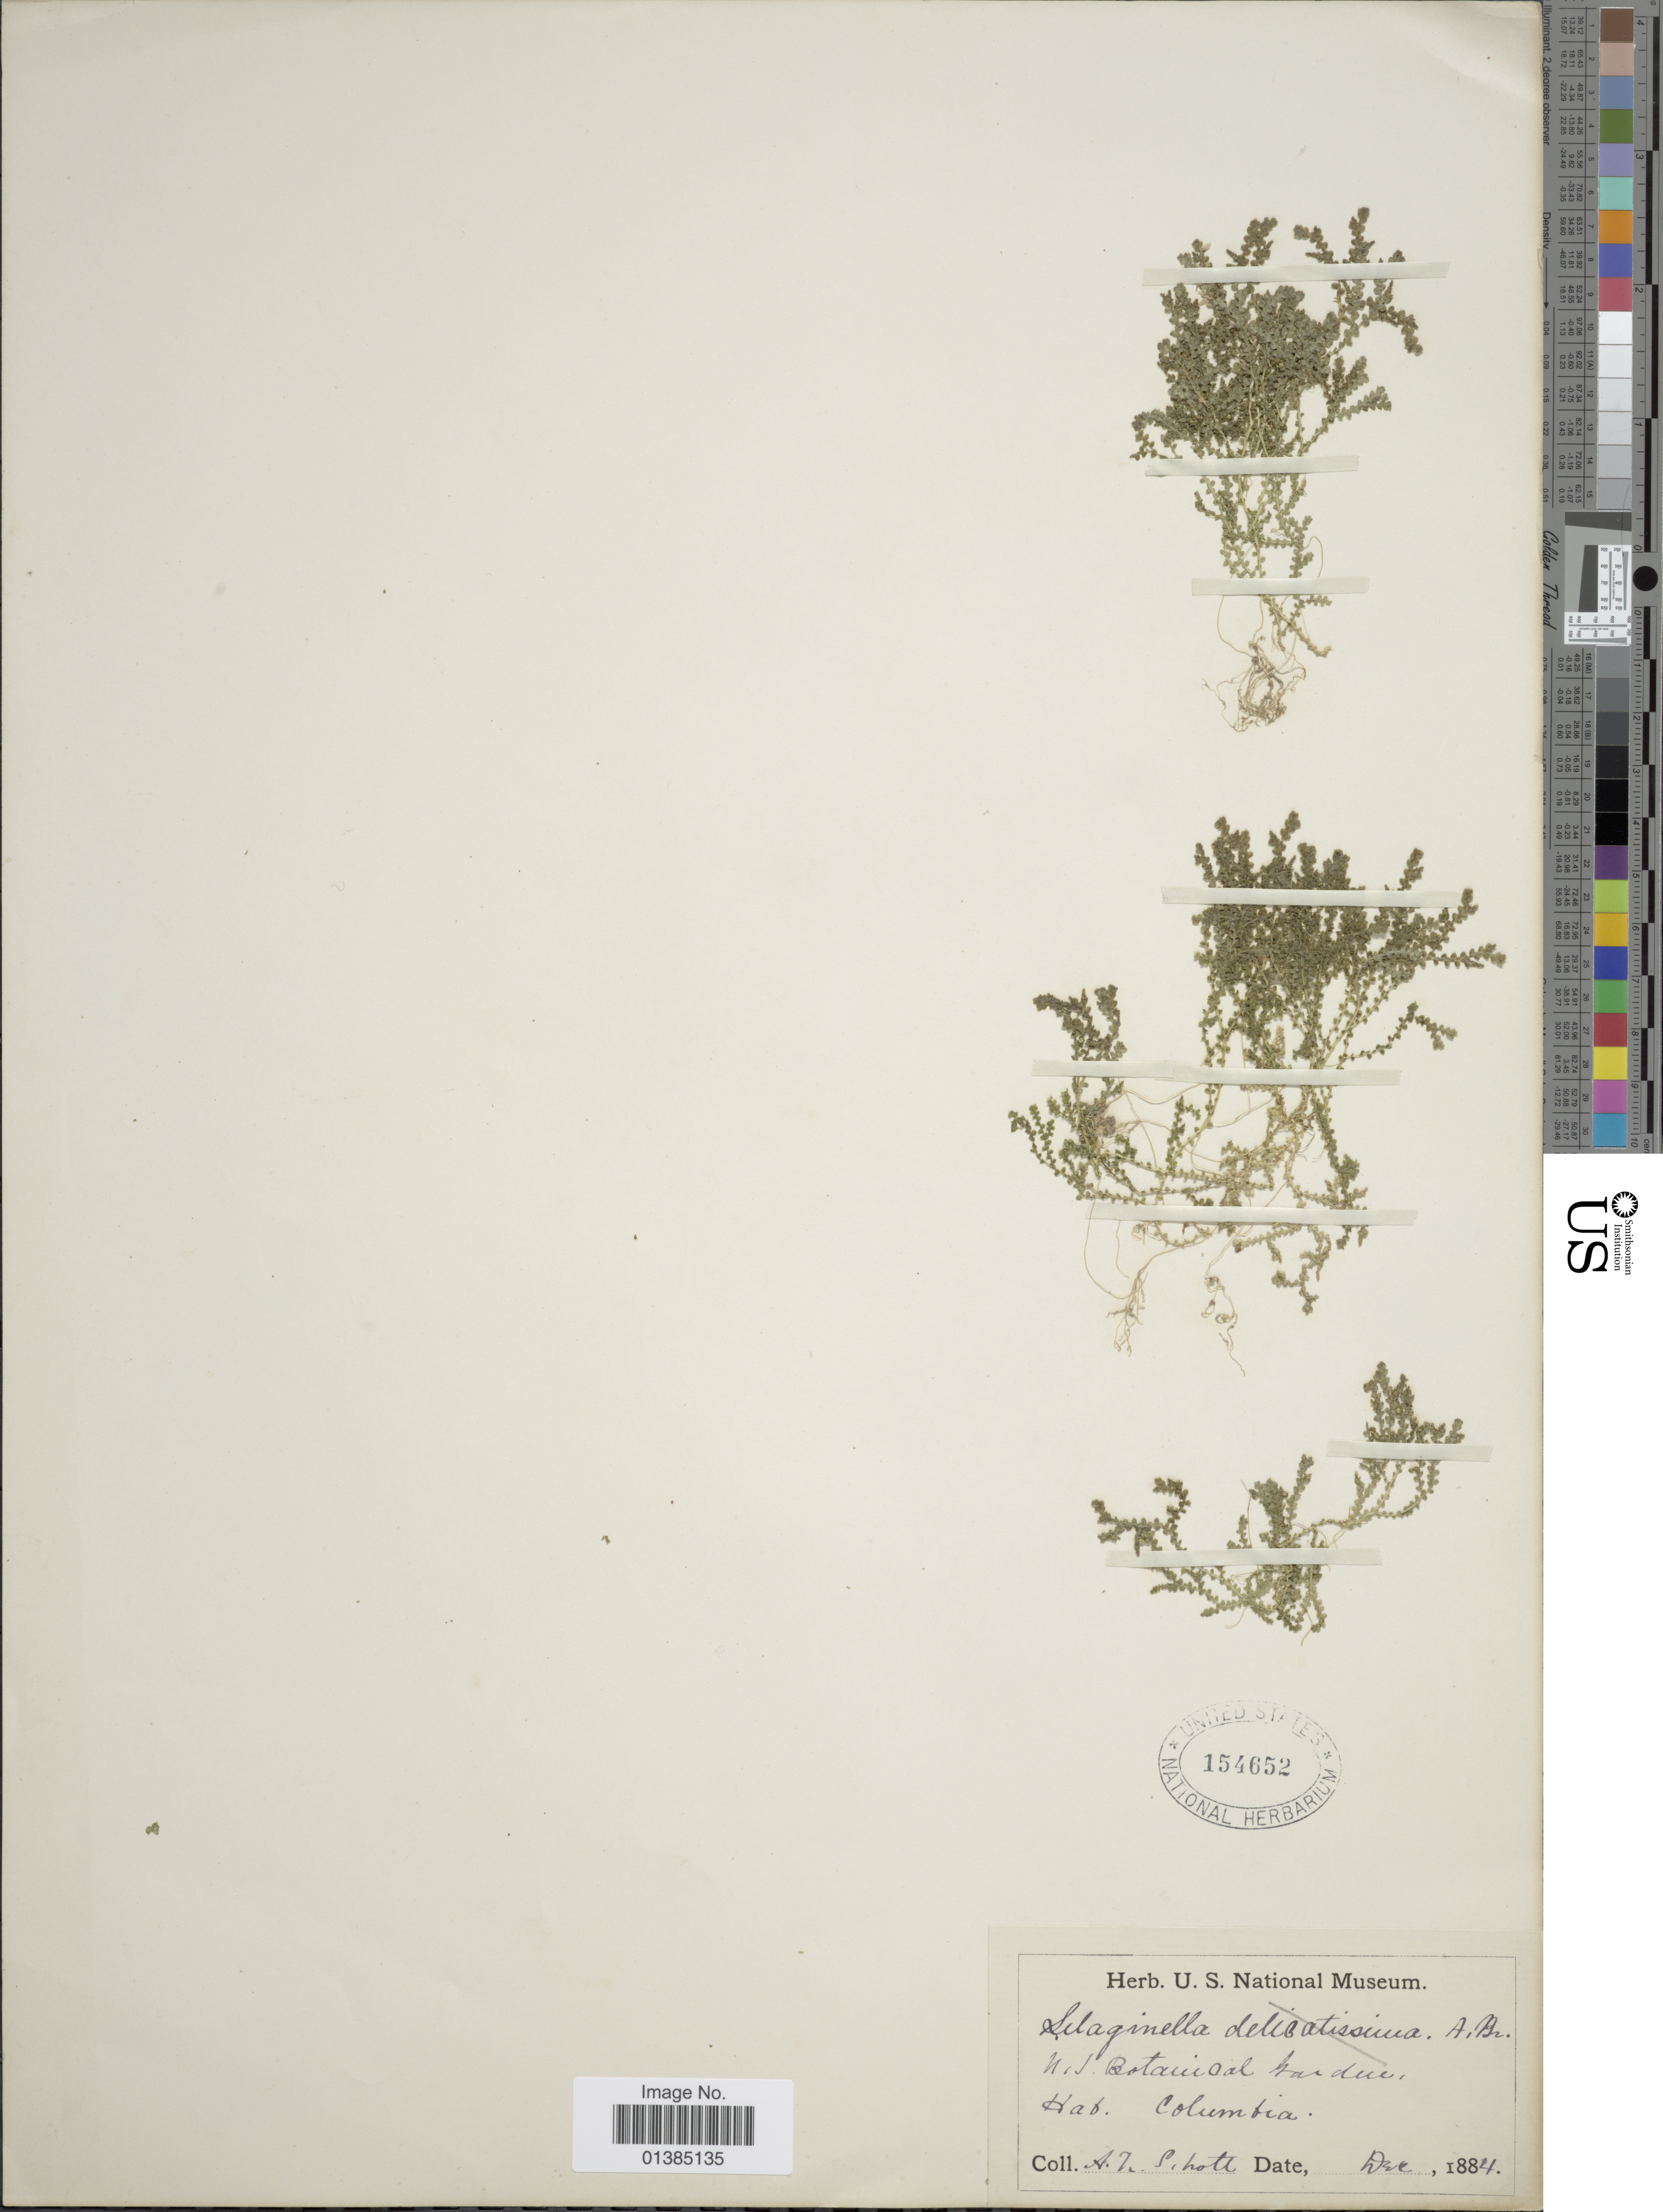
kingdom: Plantae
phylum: Tracheophyta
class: Lycopodiopsida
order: Selaginellales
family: Selaginellaceae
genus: Selaginella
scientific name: Selaginella sp.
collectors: A. L. Schott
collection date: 1884-12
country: United States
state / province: District of Columbia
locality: U.S. Botanical Gardens.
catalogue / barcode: US 154652